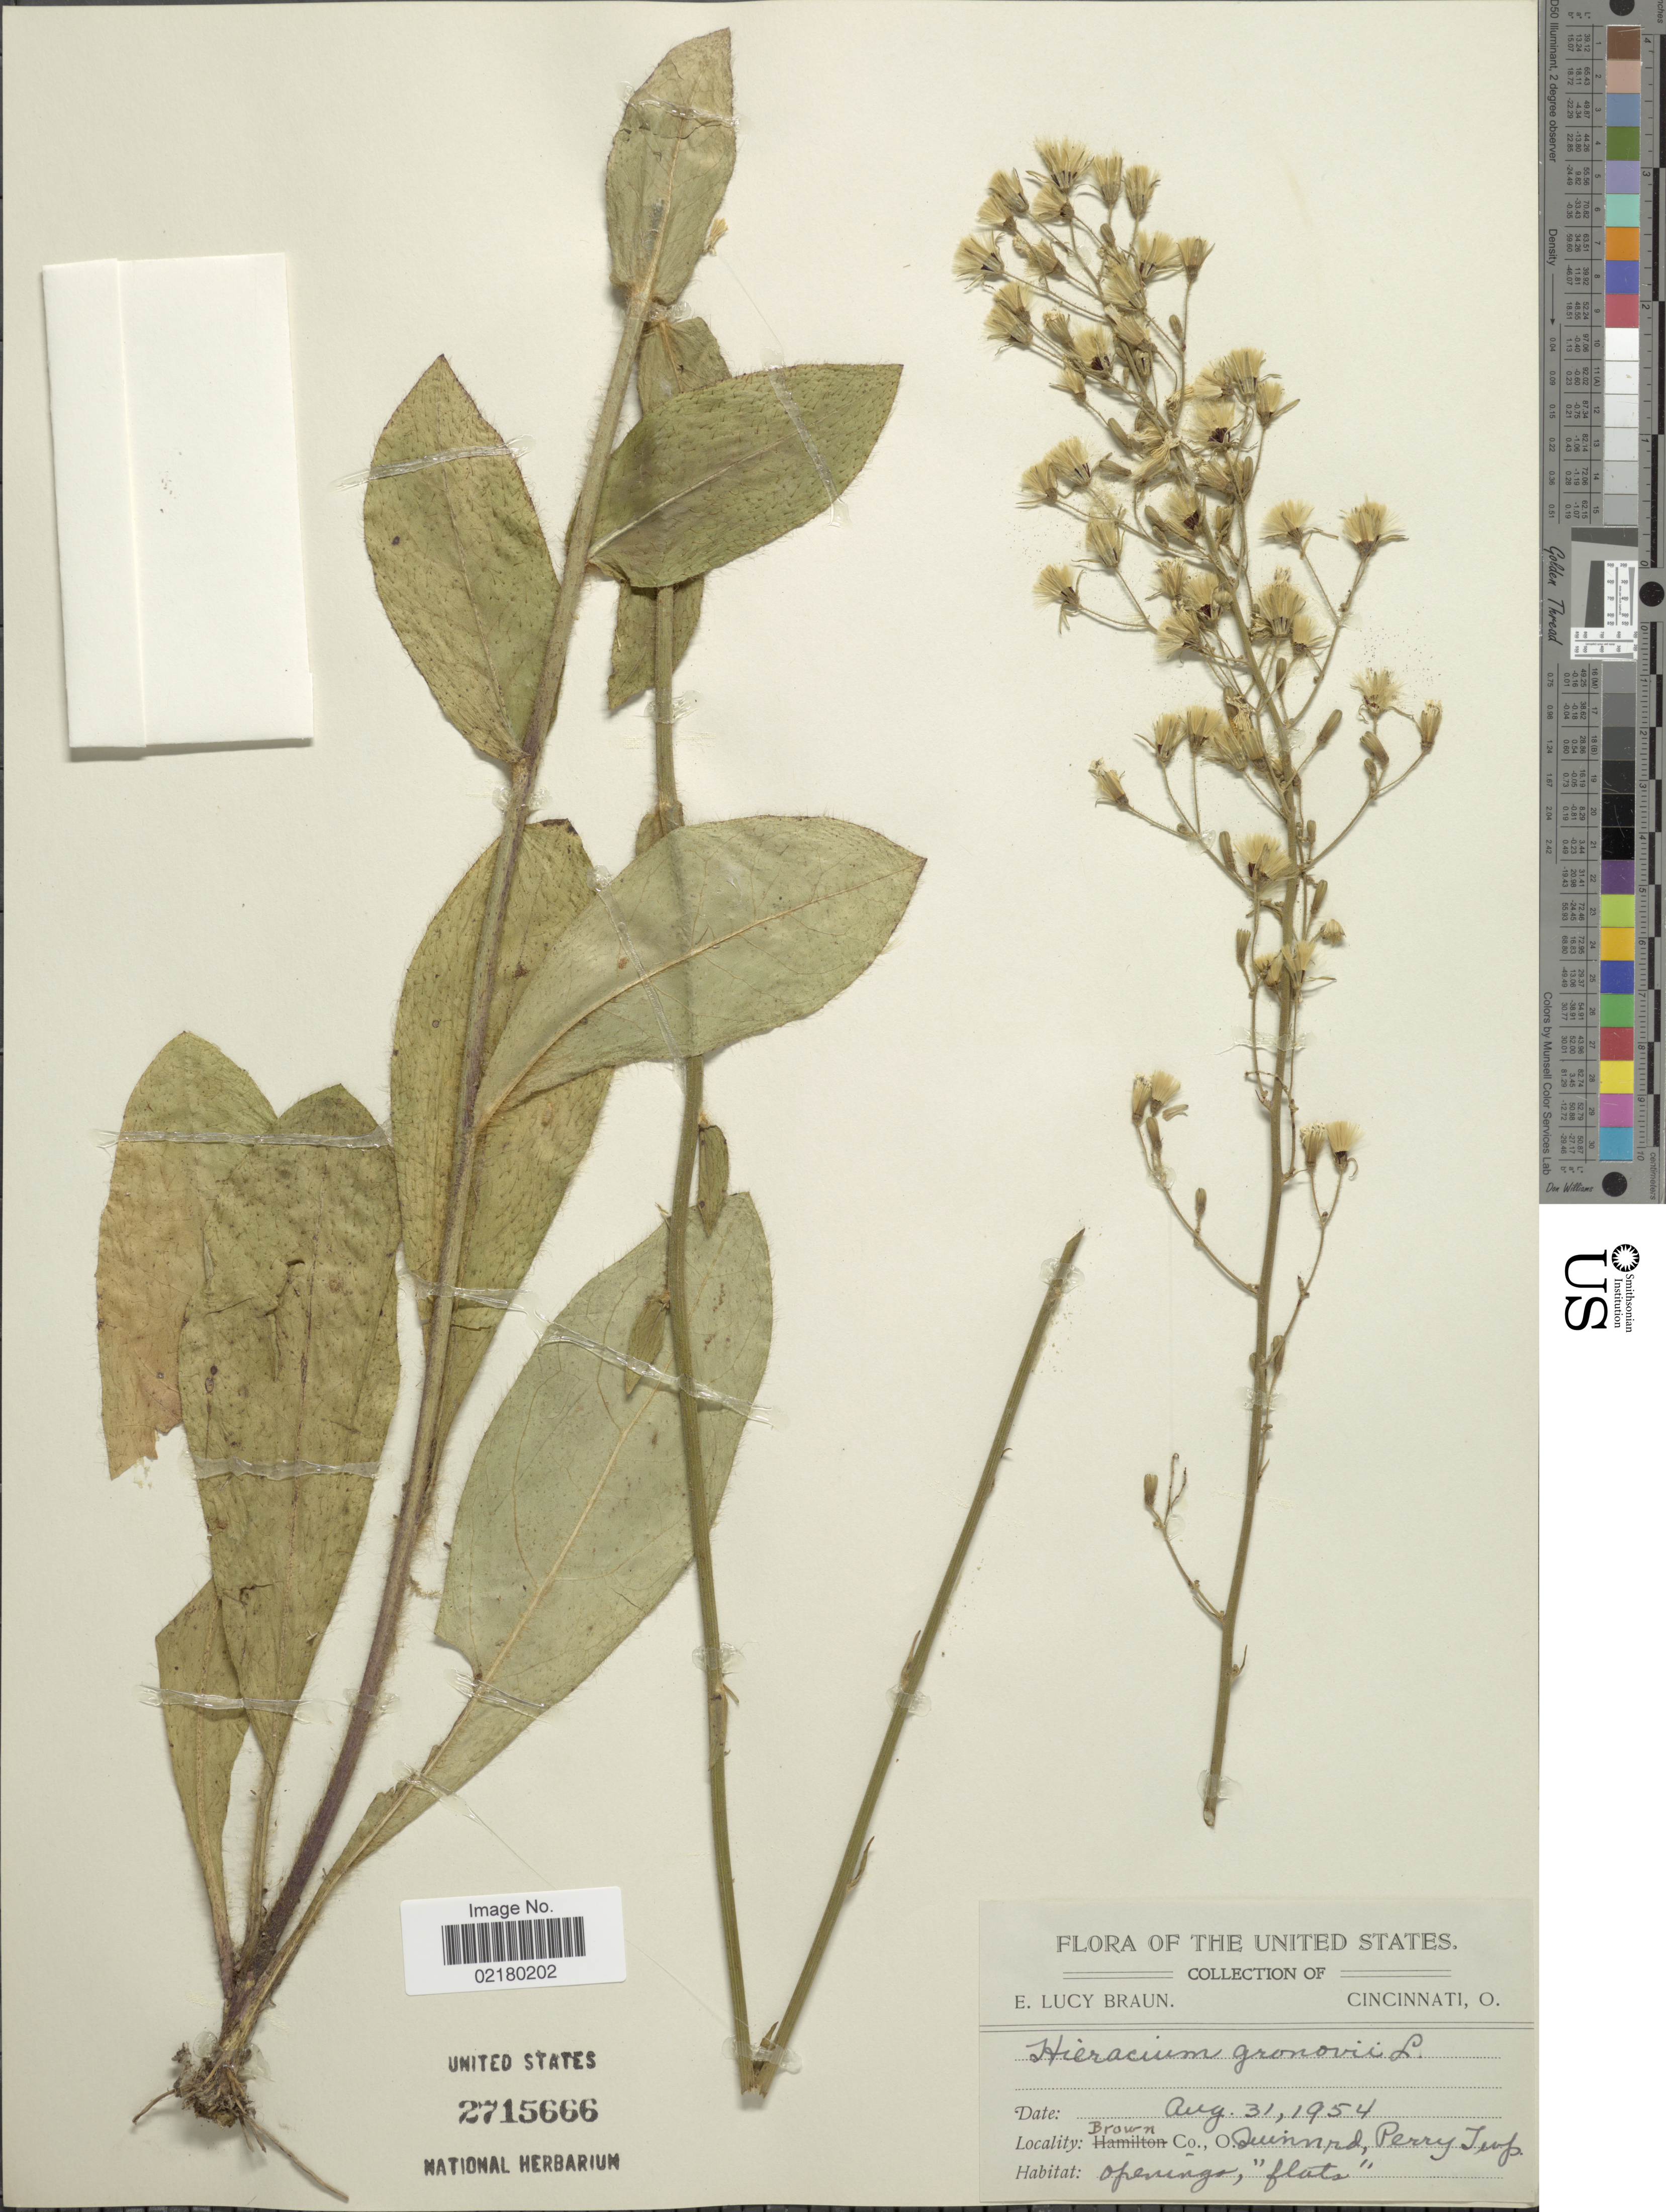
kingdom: Plantae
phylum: Tracheophyta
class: Magnoliopsida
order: Asterales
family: Asteraceae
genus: Hieracium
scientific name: Hieracium gronovii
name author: L.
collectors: E. L. Braun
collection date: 1954-08-31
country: United States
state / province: Ohio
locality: Brown Co., Dunn rd, Perry Twp, opening, 'flats'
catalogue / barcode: US 2715666